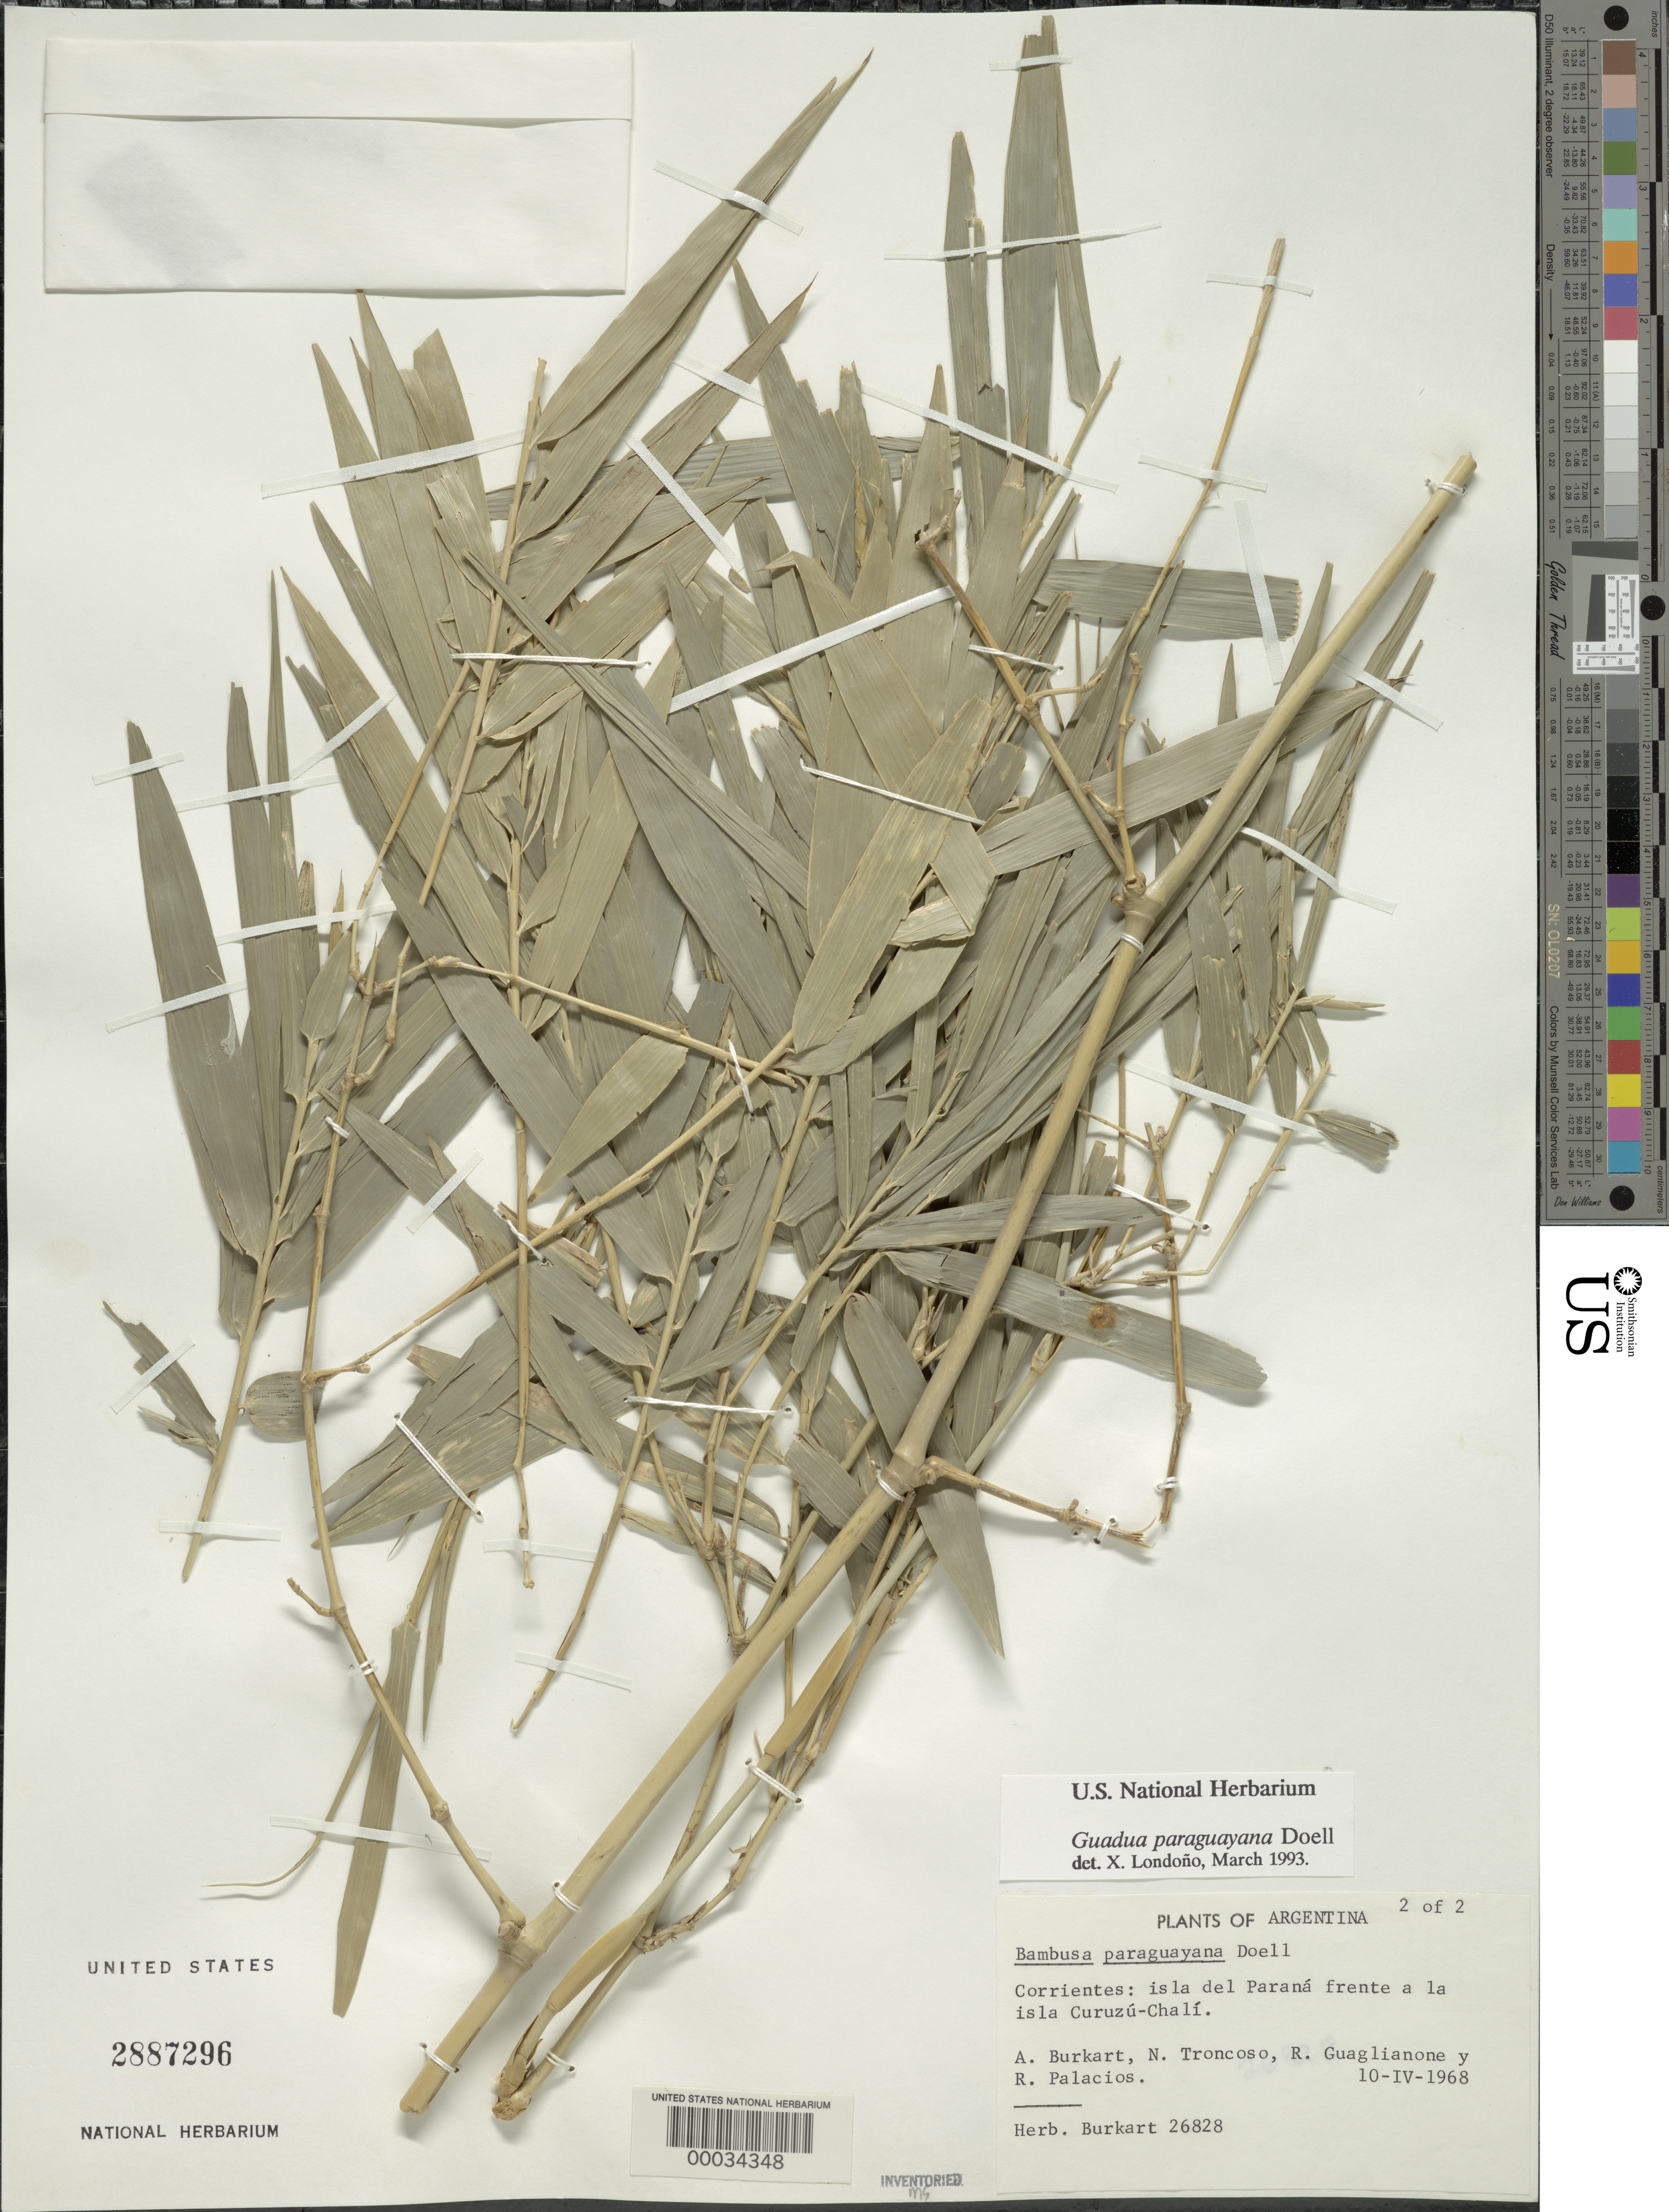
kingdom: Plantae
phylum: Tracheophyta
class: Liliopsida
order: Poales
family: Poaceae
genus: Guadua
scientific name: Guadua paraguayana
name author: Döll in Mart.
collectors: A. Buckart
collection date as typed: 10 Apr 1968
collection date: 1968-04-10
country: Argentina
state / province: Corrientes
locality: Parana, Curuzie Chali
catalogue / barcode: US 2887296